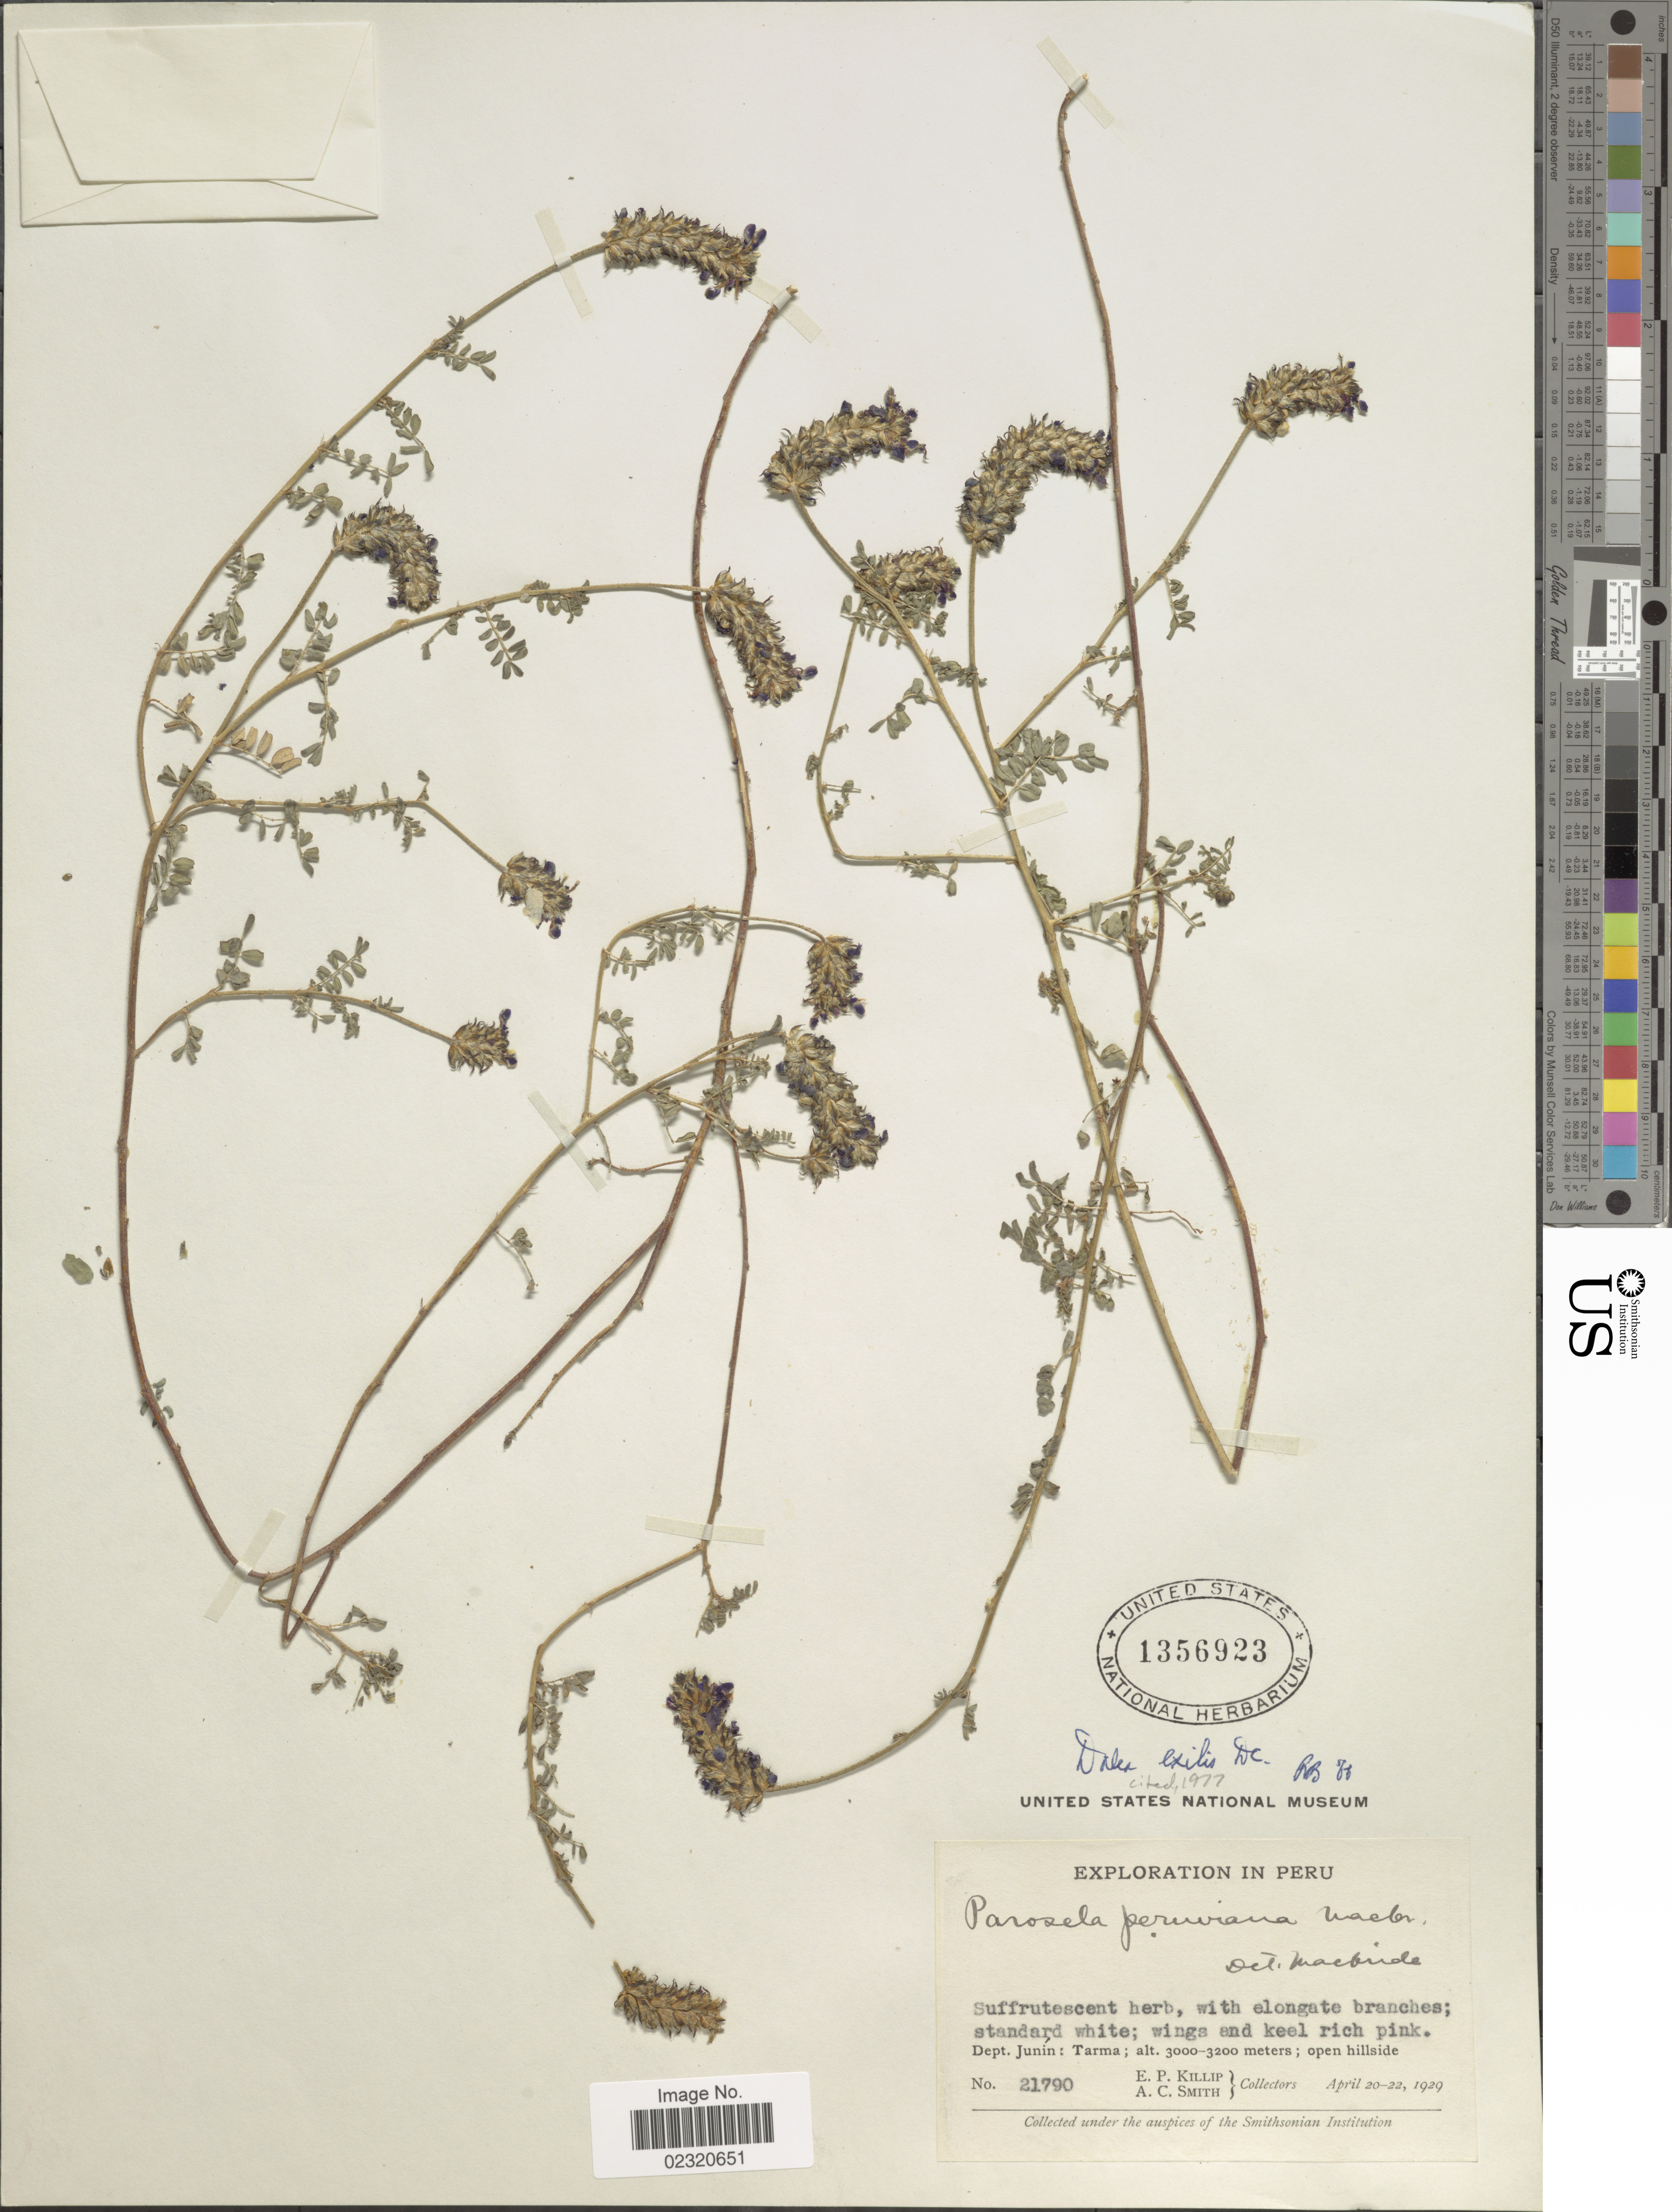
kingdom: Plantae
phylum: Tracheophyta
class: Magnoliopsida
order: Fabales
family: Fabaceae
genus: Dalea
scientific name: Dalea exilis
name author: DC.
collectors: E. P. Killip & A. C. Smith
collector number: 21790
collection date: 1929-04-20/1929-04-22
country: Peru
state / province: Junín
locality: Tarma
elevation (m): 3000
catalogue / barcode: US 1356923